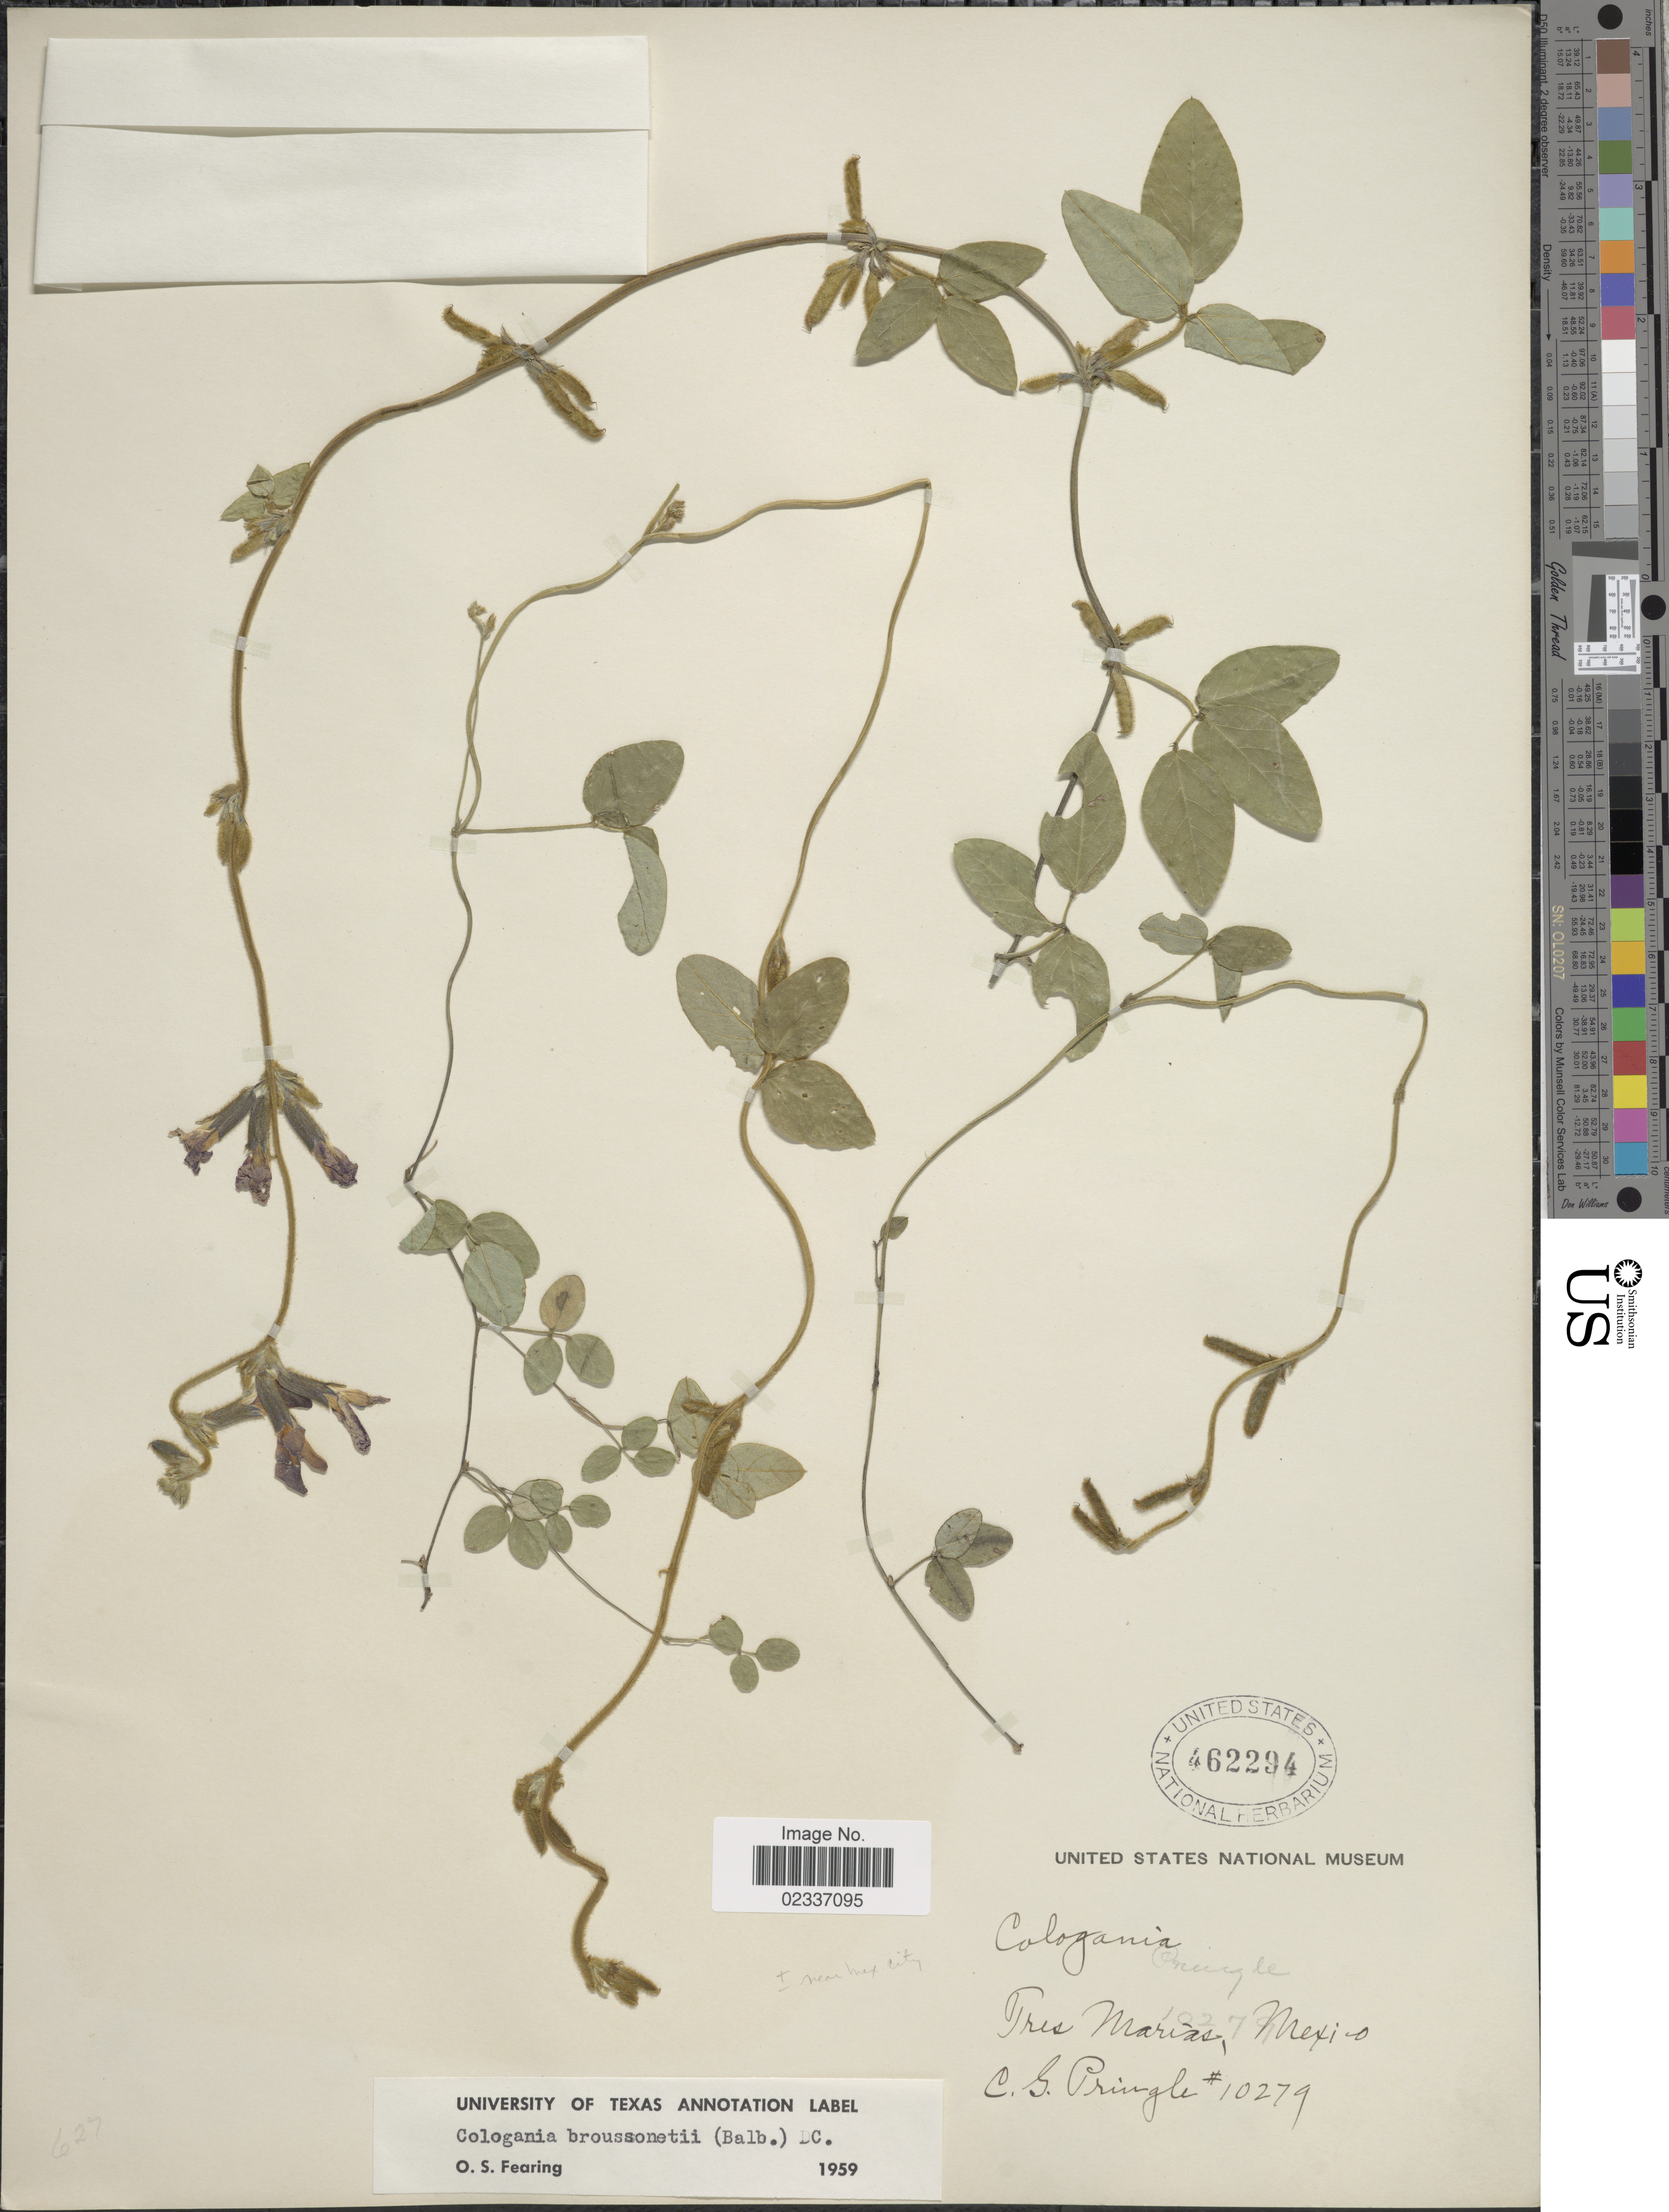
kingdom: Plantae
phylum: Tracheophyta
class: Magnoliopsida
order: Fabales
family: Fabaceae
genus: Cologania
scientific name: Cologania broussonetii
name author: (Balb.) DC.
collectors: C. G. Pringle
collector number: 10279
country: Mexico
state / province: Nayarit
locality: Tres Marias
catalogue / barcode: US 462294